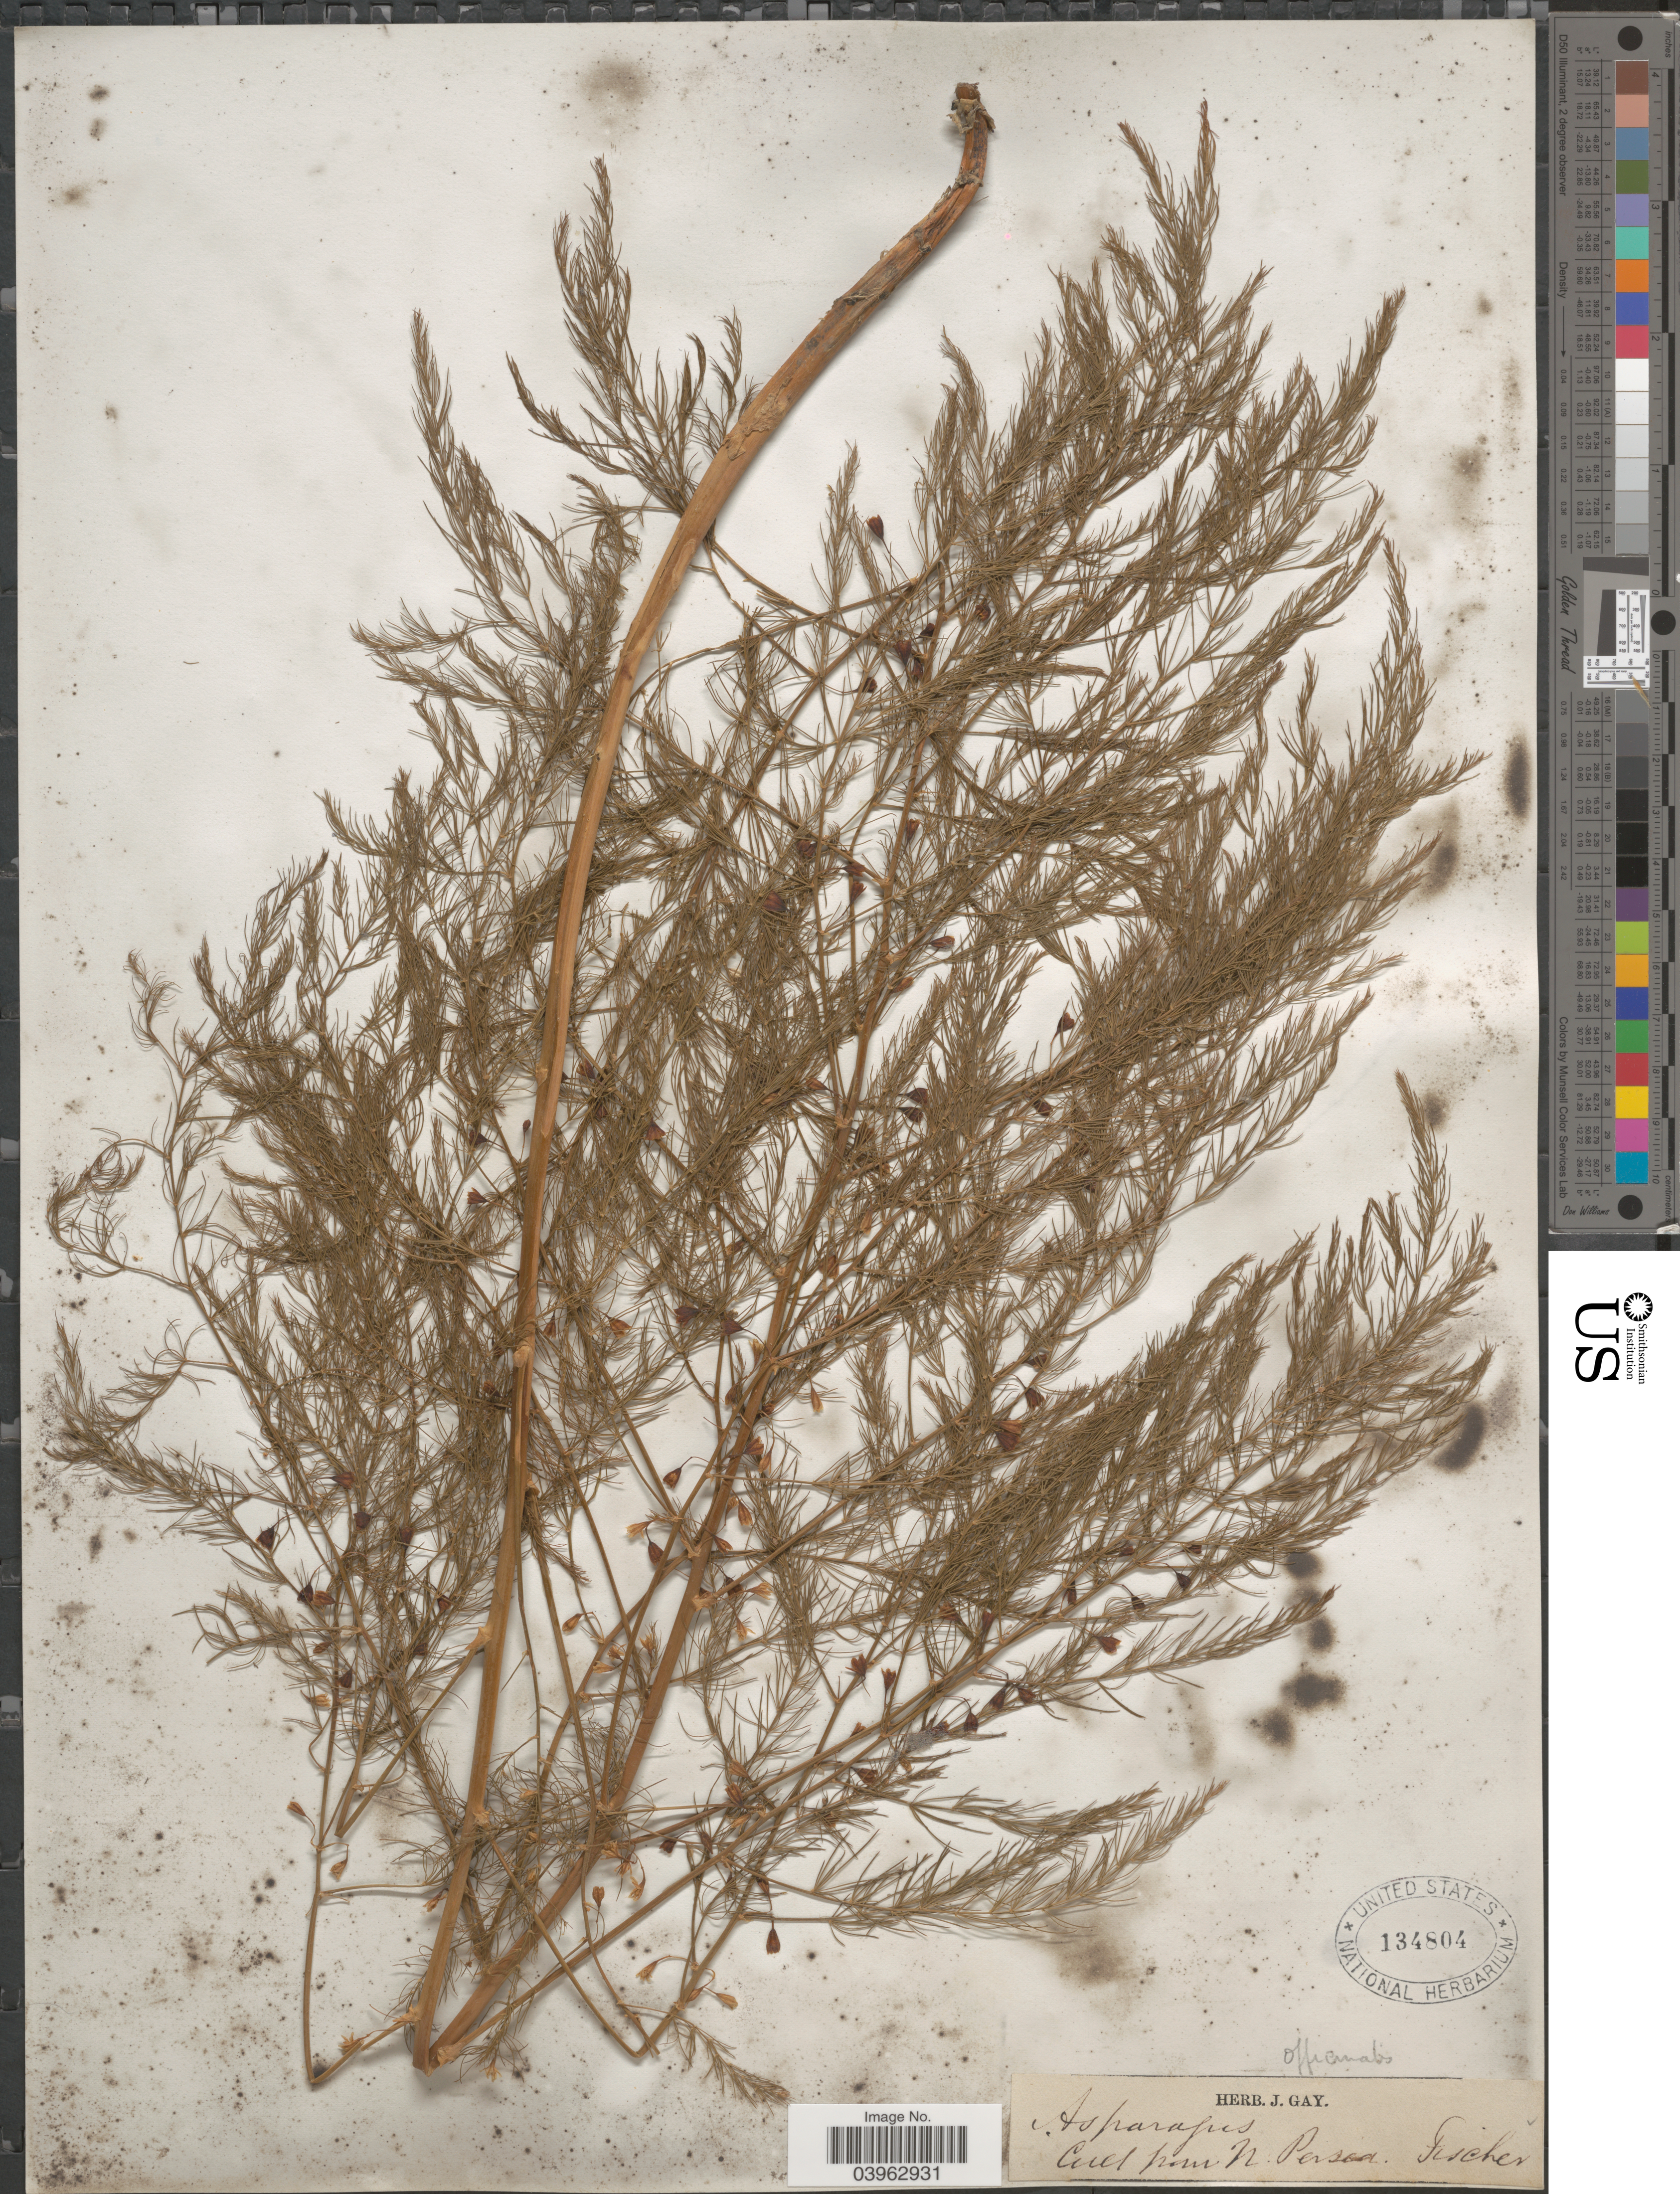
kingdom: Plantae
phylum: Tracheophyta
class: Liliopsida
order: Asparagales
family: Asparagaceae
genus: Asparagus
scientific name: Asparagus officinalis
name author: L.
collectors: -- Fischer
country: Iran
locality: Pan N. Persia.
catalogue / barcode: US 134804